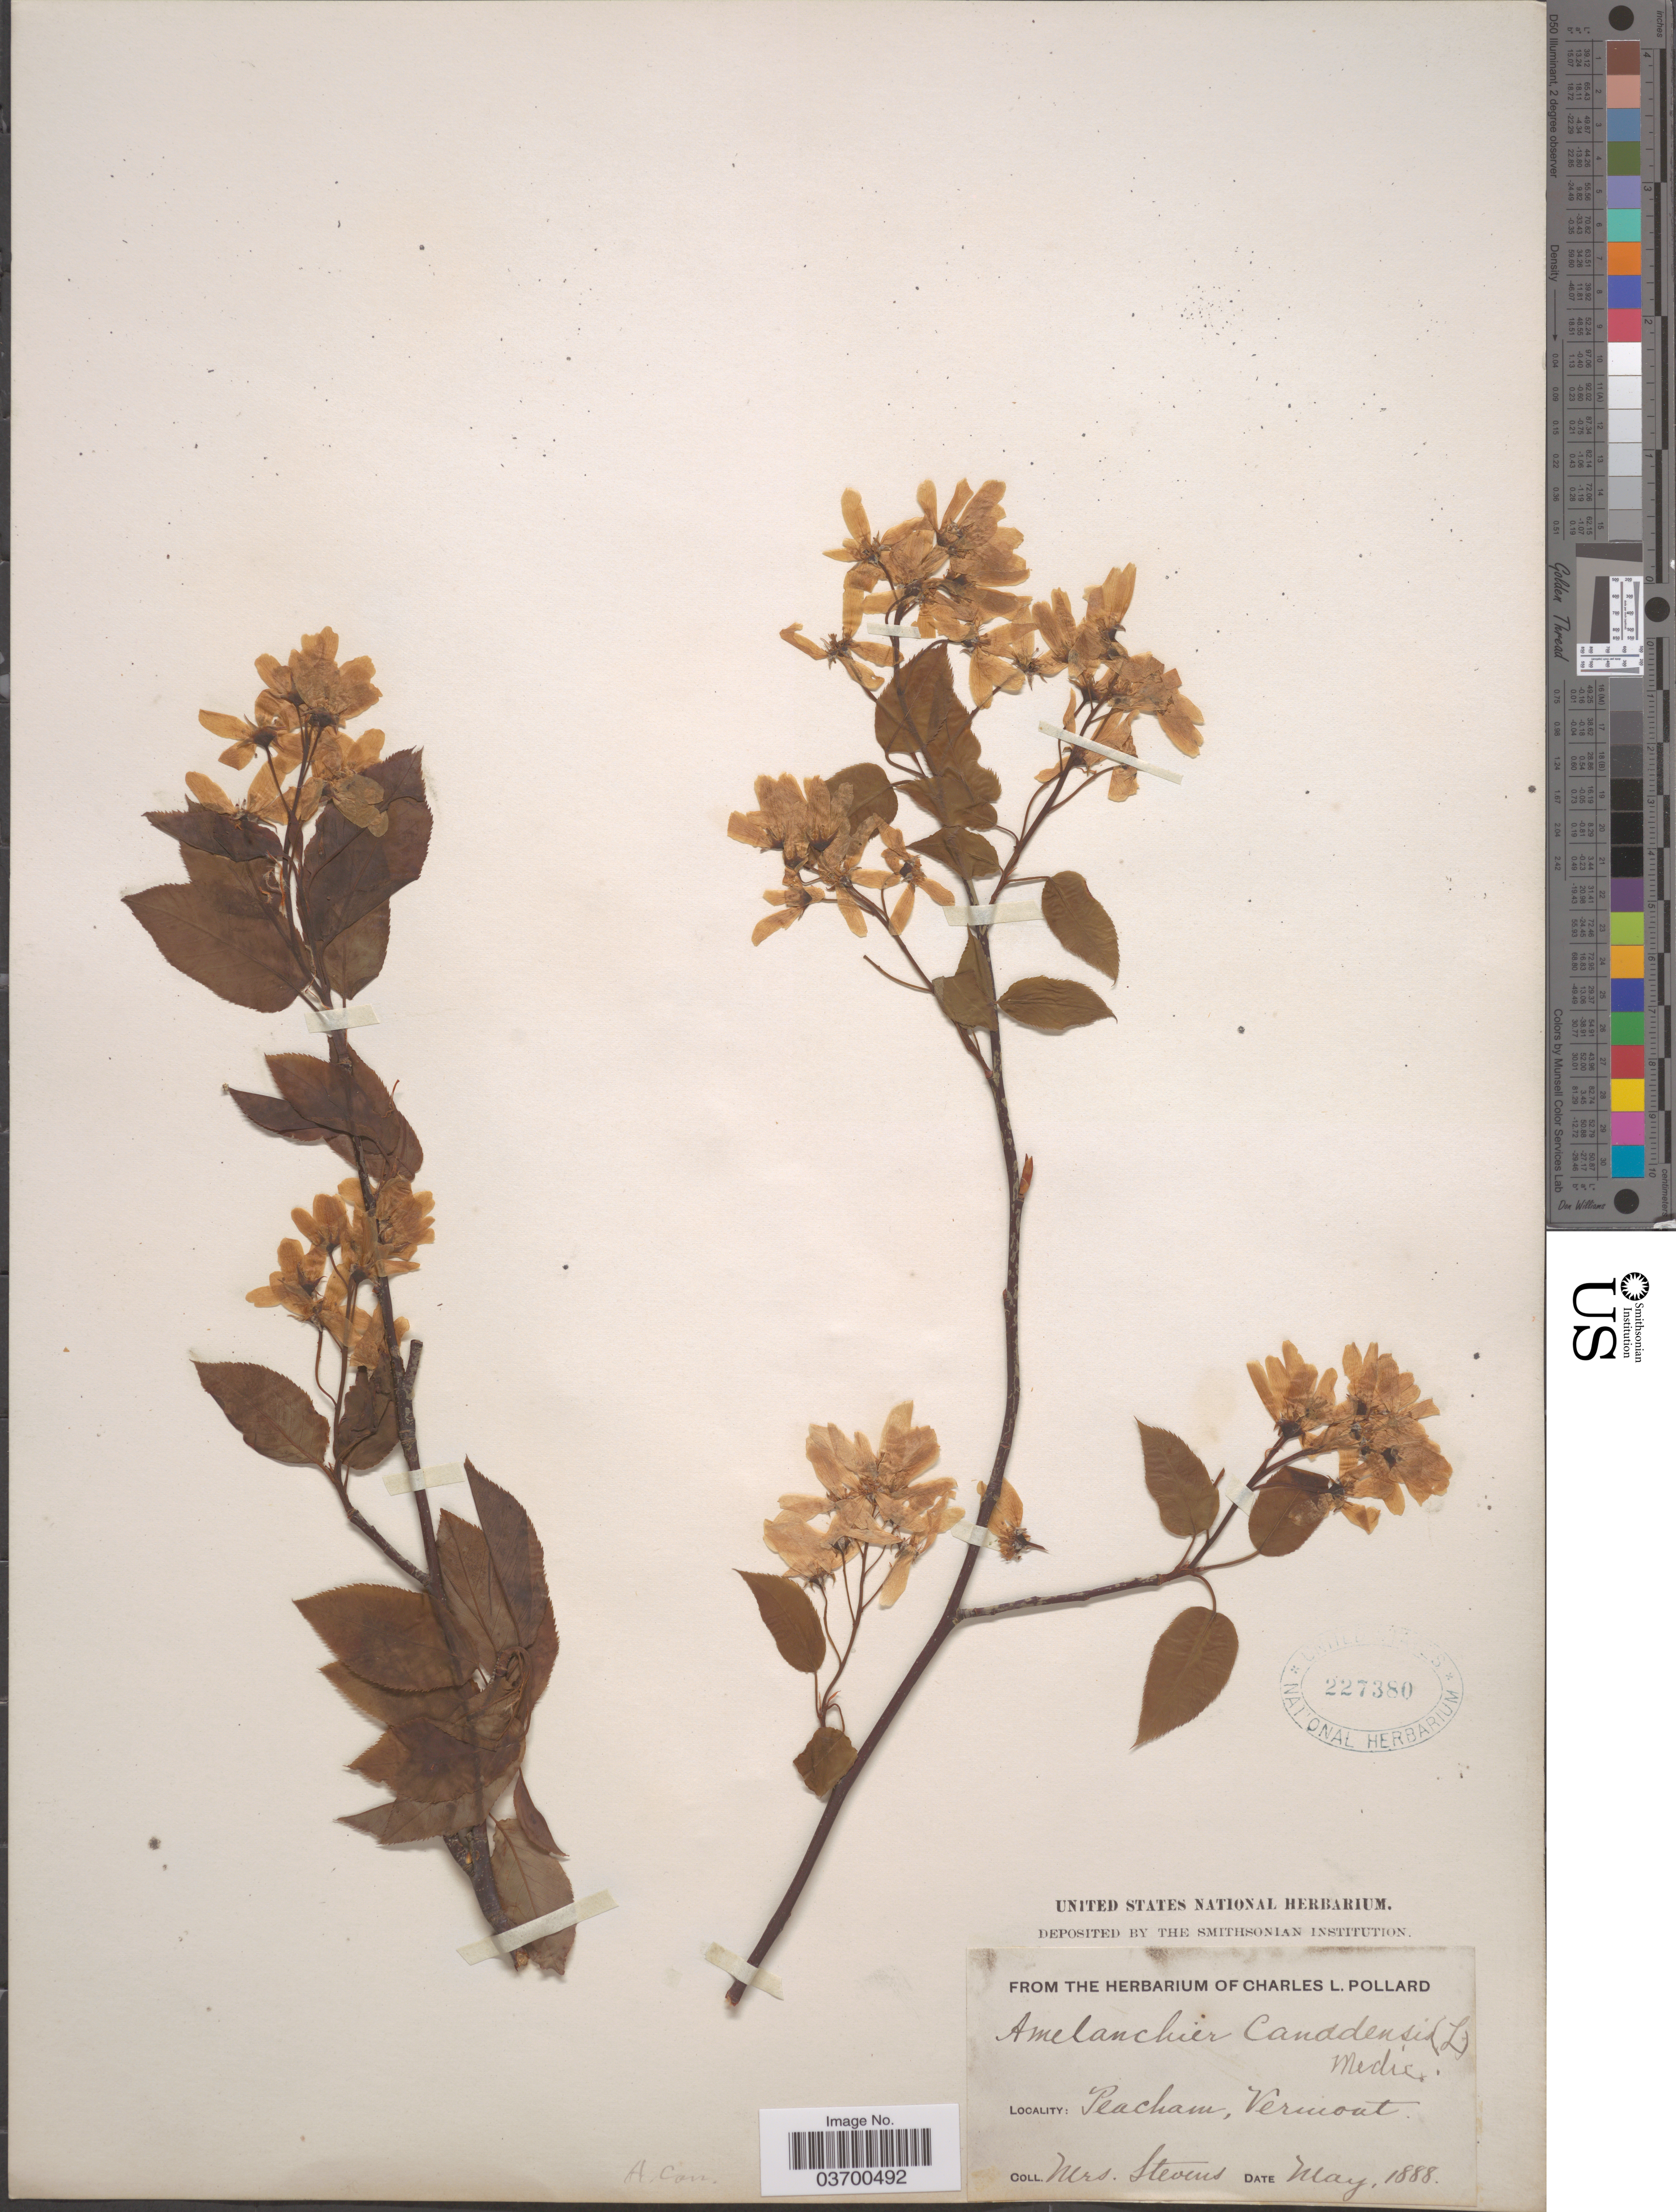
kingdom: Plantae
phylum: Tracheophyta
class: Magnoliopsida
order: Rosales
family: Rosaceae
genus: Amelanchier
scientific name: Amelanchier canadensis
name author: (L.) Medic.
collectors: Stevens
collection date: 1888-05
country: United States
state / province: Vermont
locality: Peacham.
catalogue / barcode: US 227380